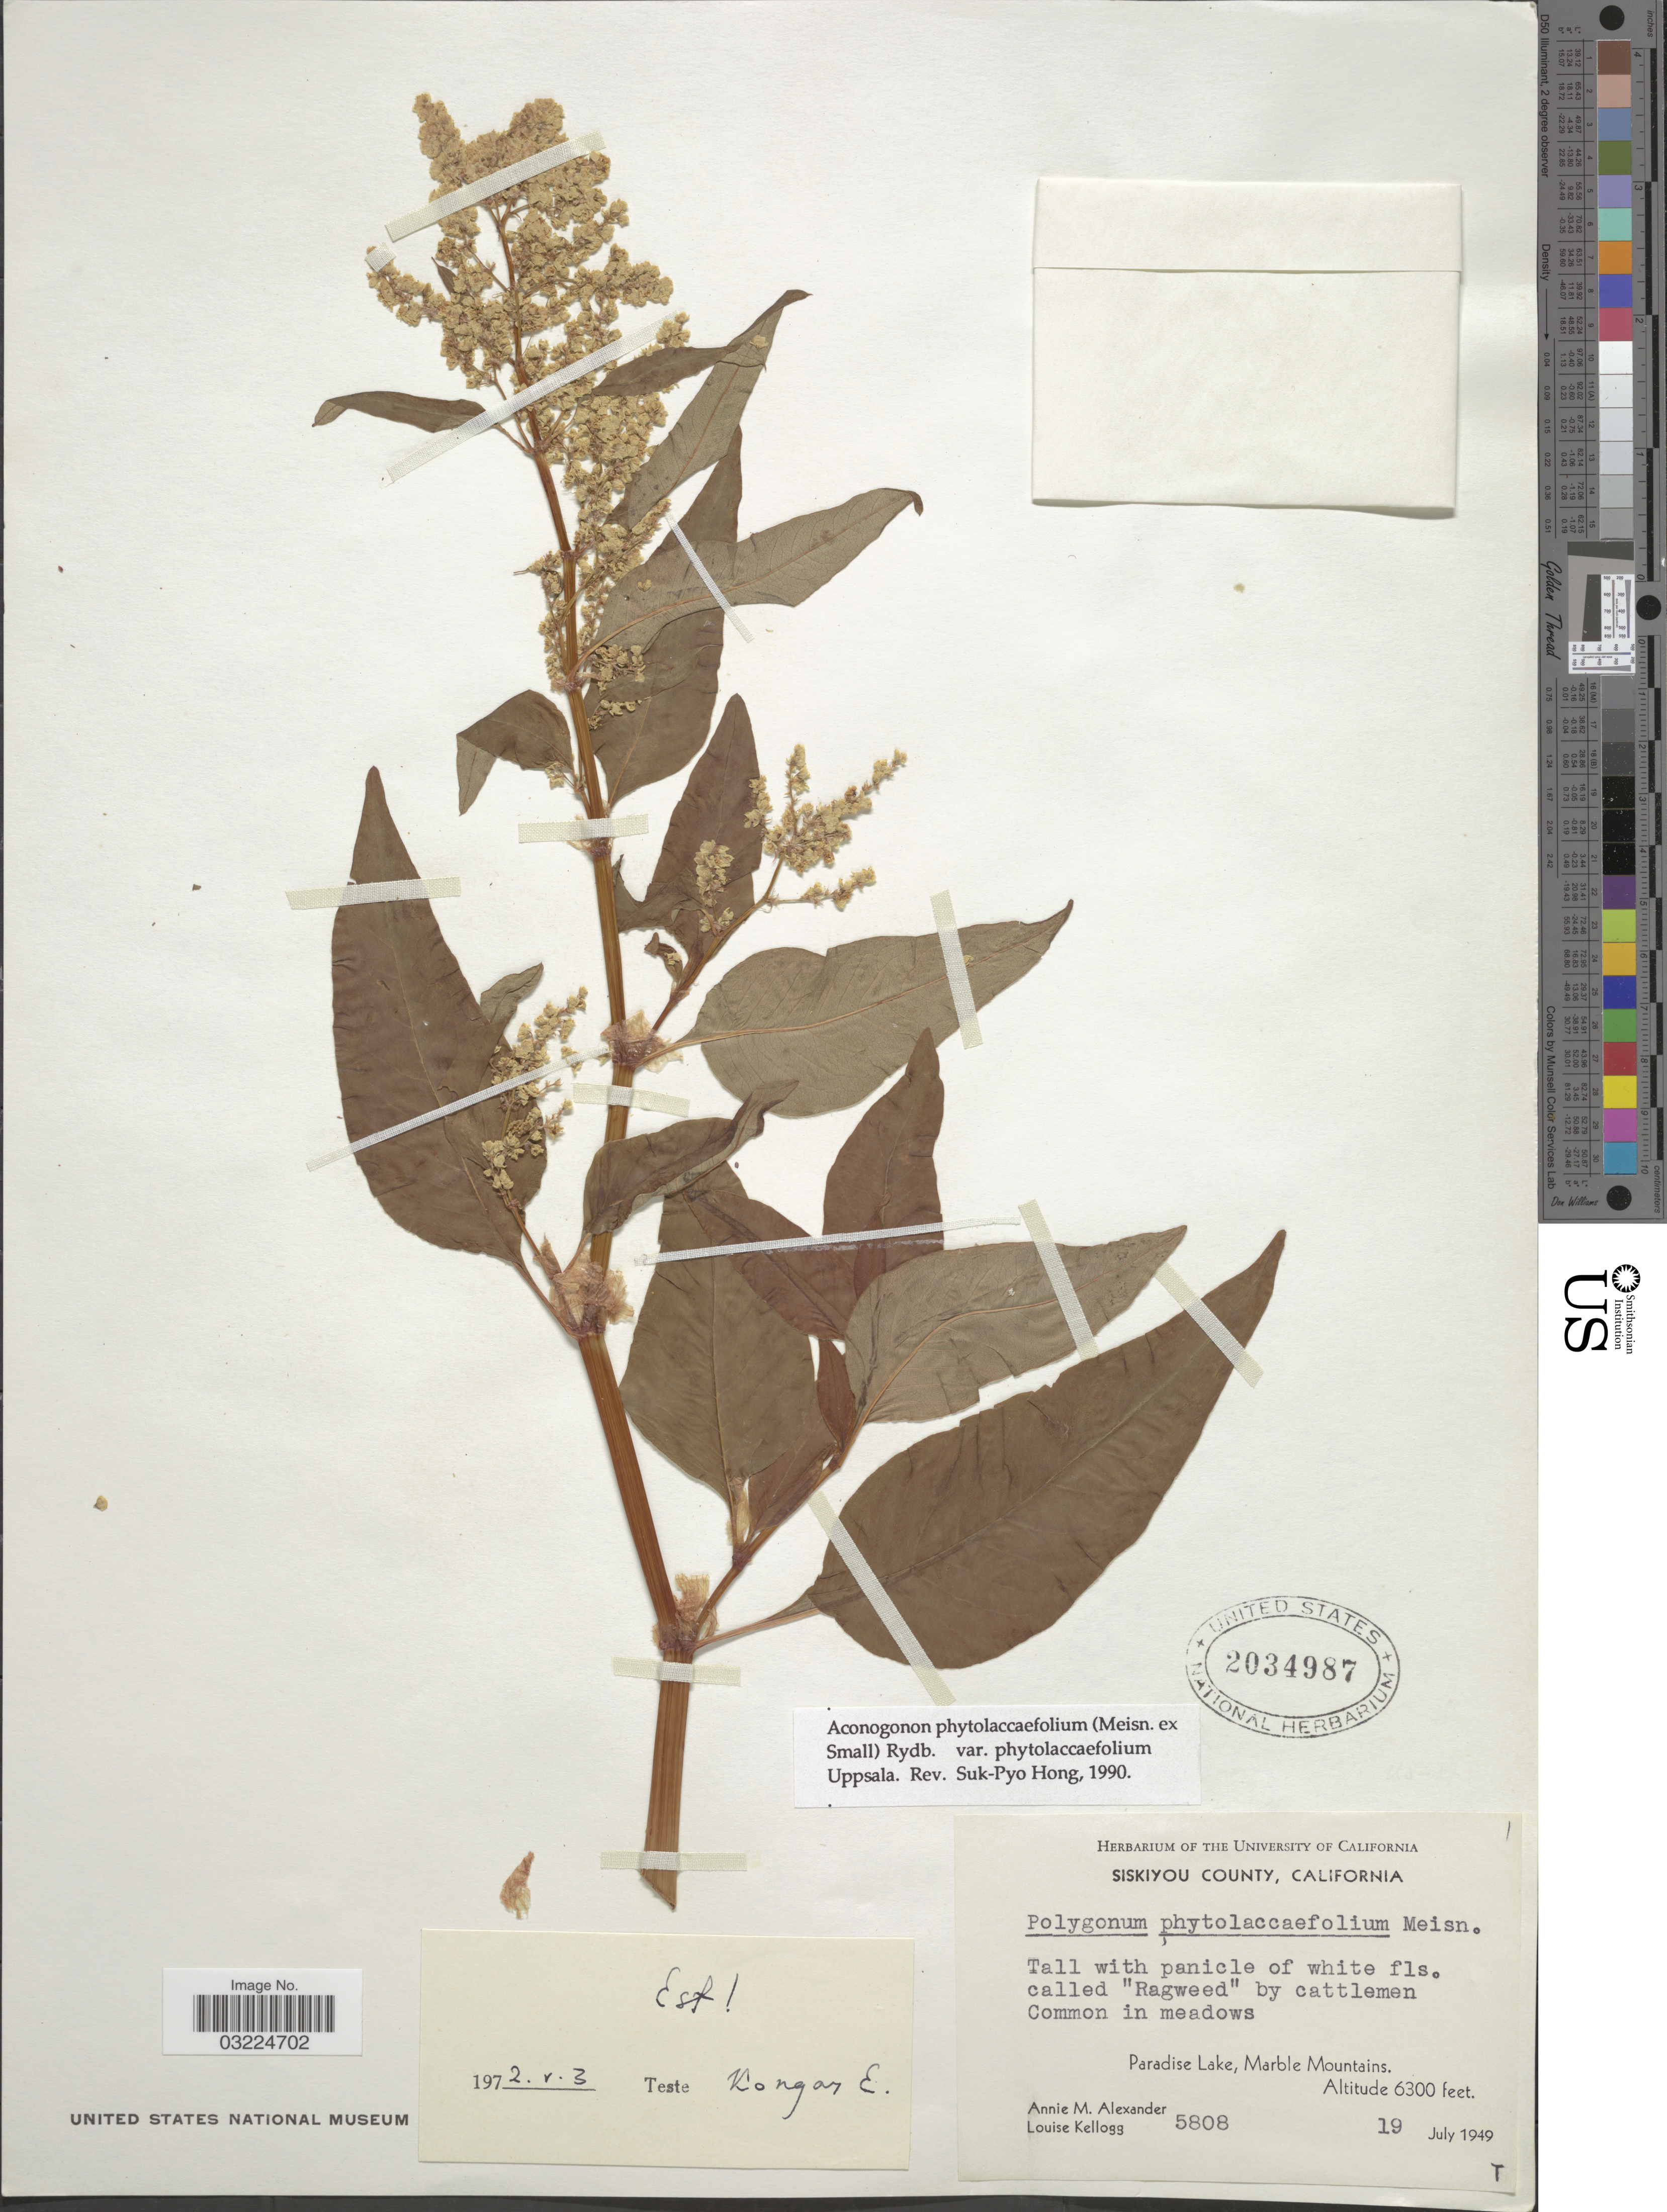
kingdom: Plantae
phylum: Tracheophyta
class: Magnoliopsida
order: Caryophyllales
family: Polygonaceae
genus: Koenigia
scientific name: Koenigia phytolaccifolia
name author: (Meisn. ex Small) T.M. Schust. & Reveal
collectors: A. M. Alexander & L. Kellogg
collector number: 5808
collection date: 1949-07-19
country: United States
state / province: California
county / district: Siskiyou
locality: Siskiyou County. Paradise Lake, Marble Mountains.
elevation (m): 1920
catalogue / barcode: US 2034987